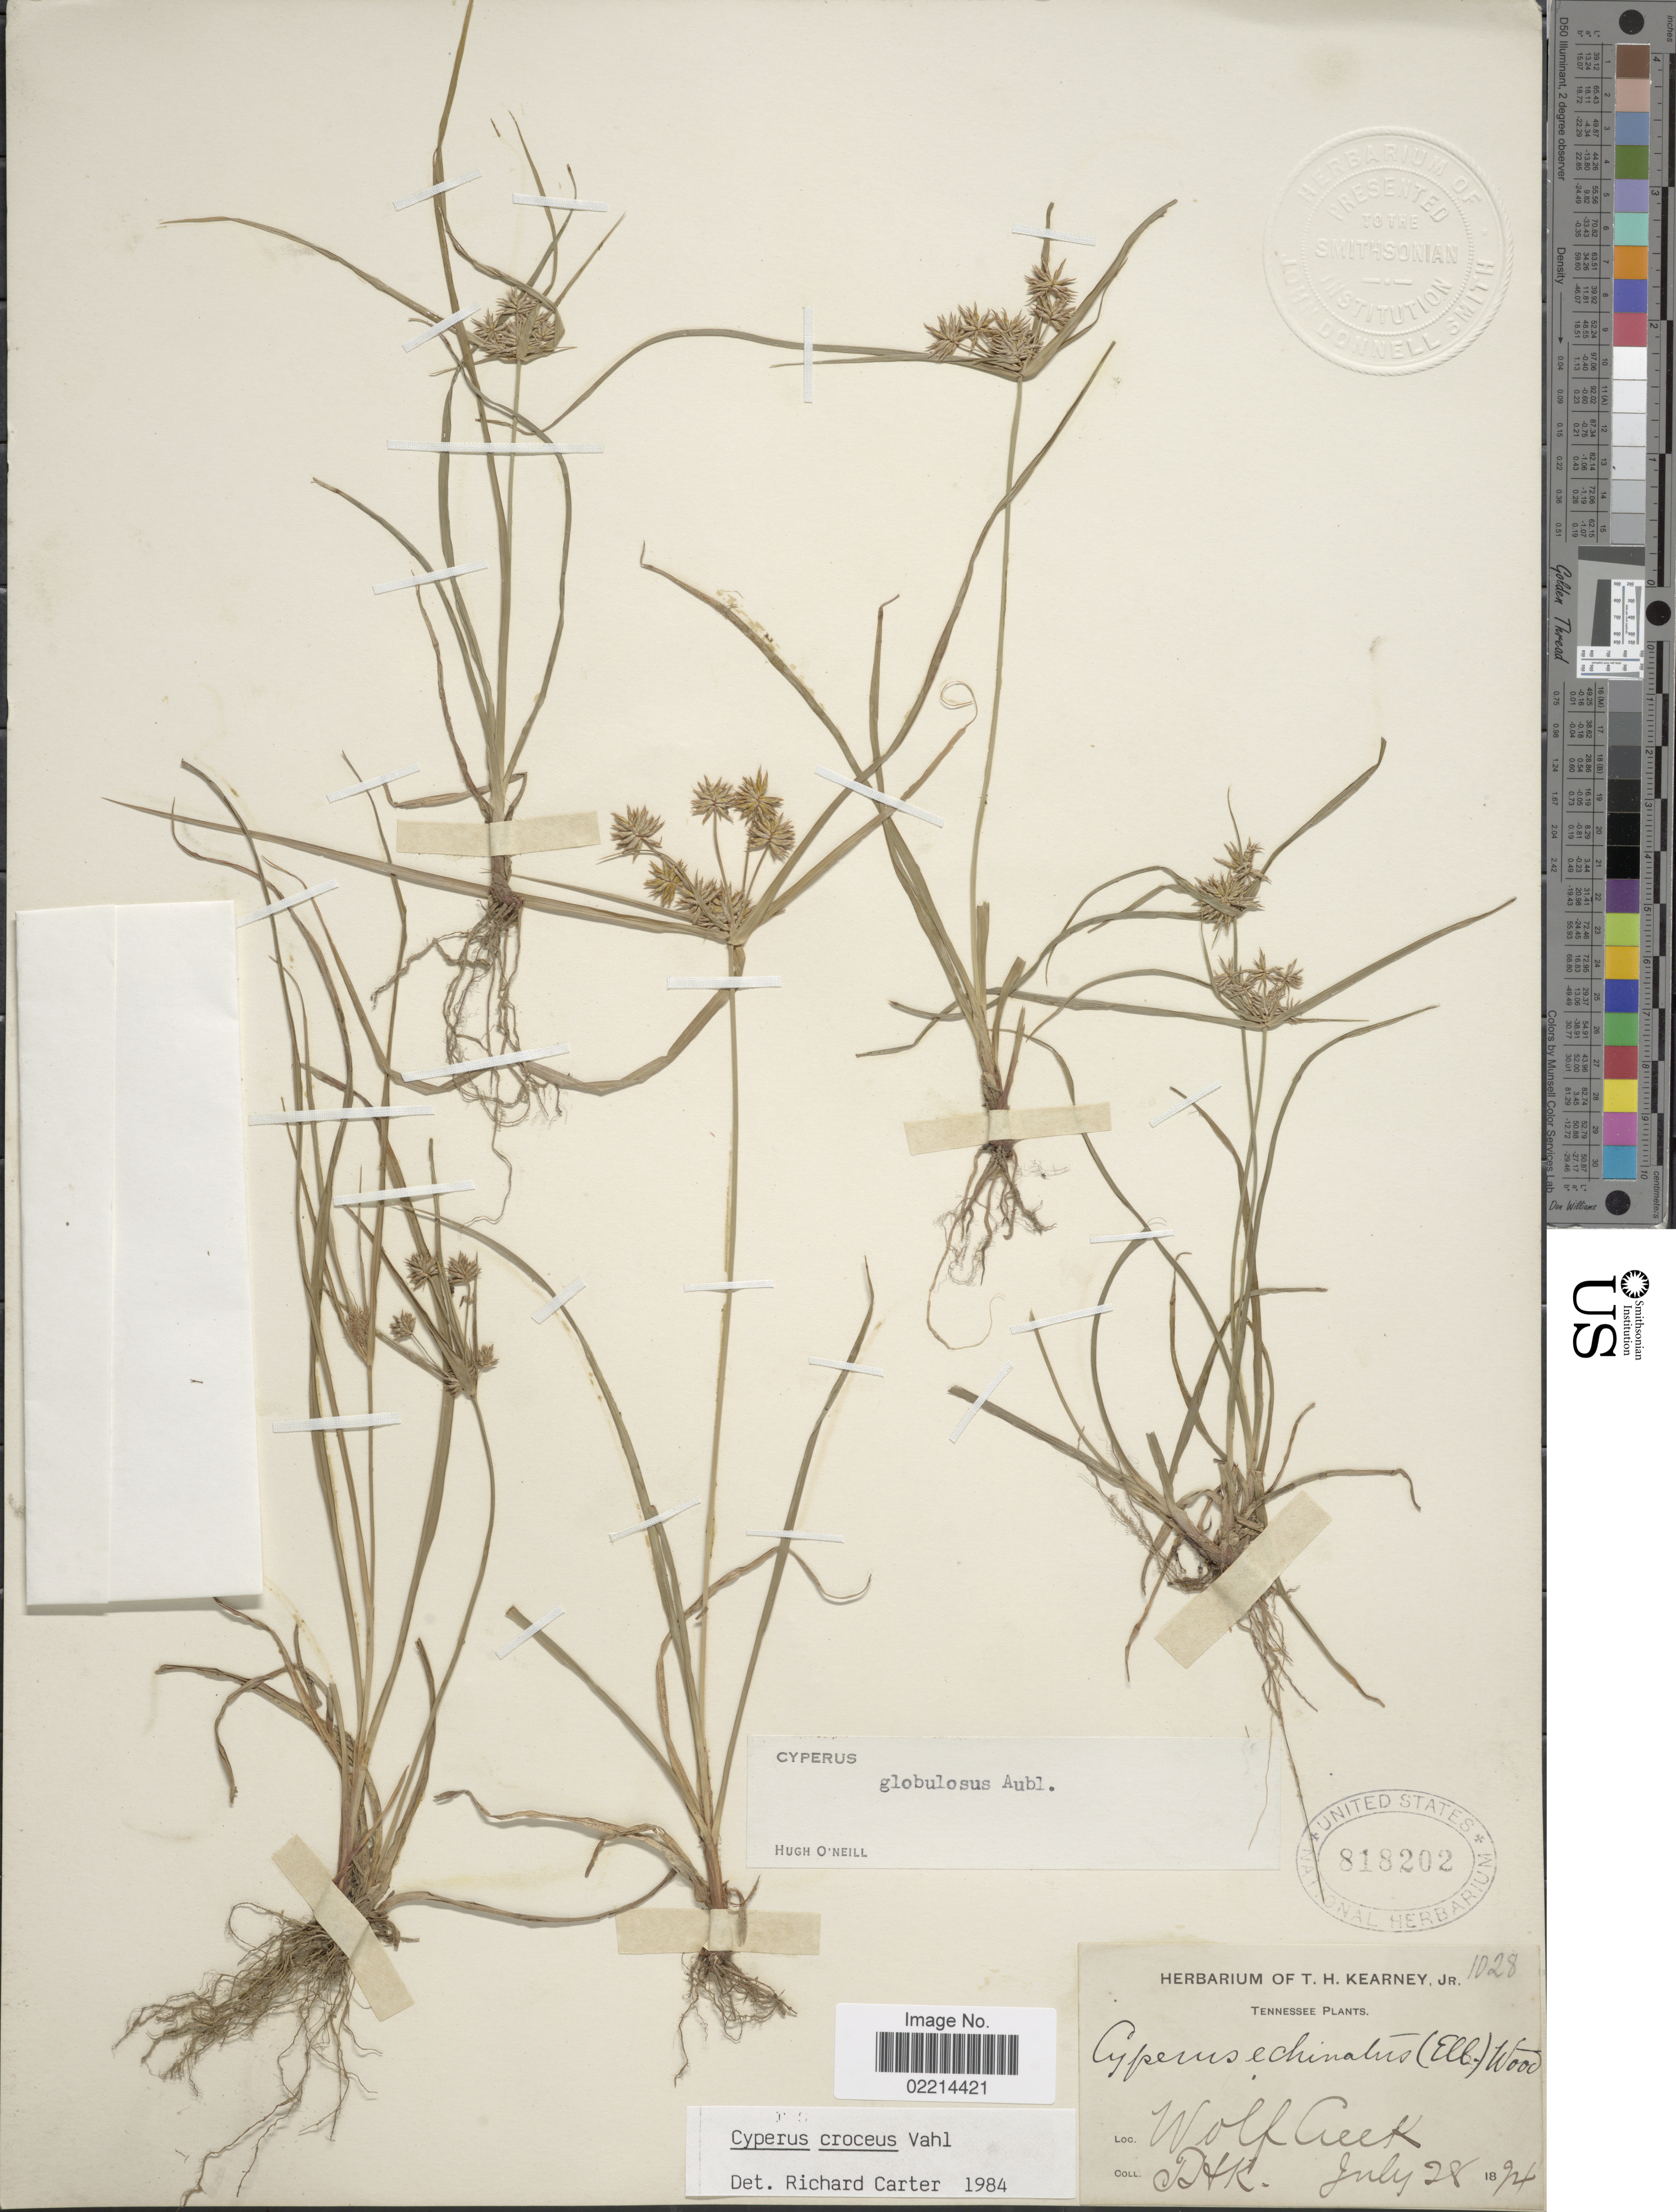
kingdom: Plantae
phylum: Tracheophyta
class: Liliopsida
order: Poales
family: Cyperaceae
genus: Cyperus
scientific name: Cyperus croceus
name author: Vahl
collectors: T. H. Kearney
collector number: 1028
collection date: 1824-07-28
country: United States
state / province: Tennessee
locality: Wolf Creek.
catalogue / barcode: US 818202